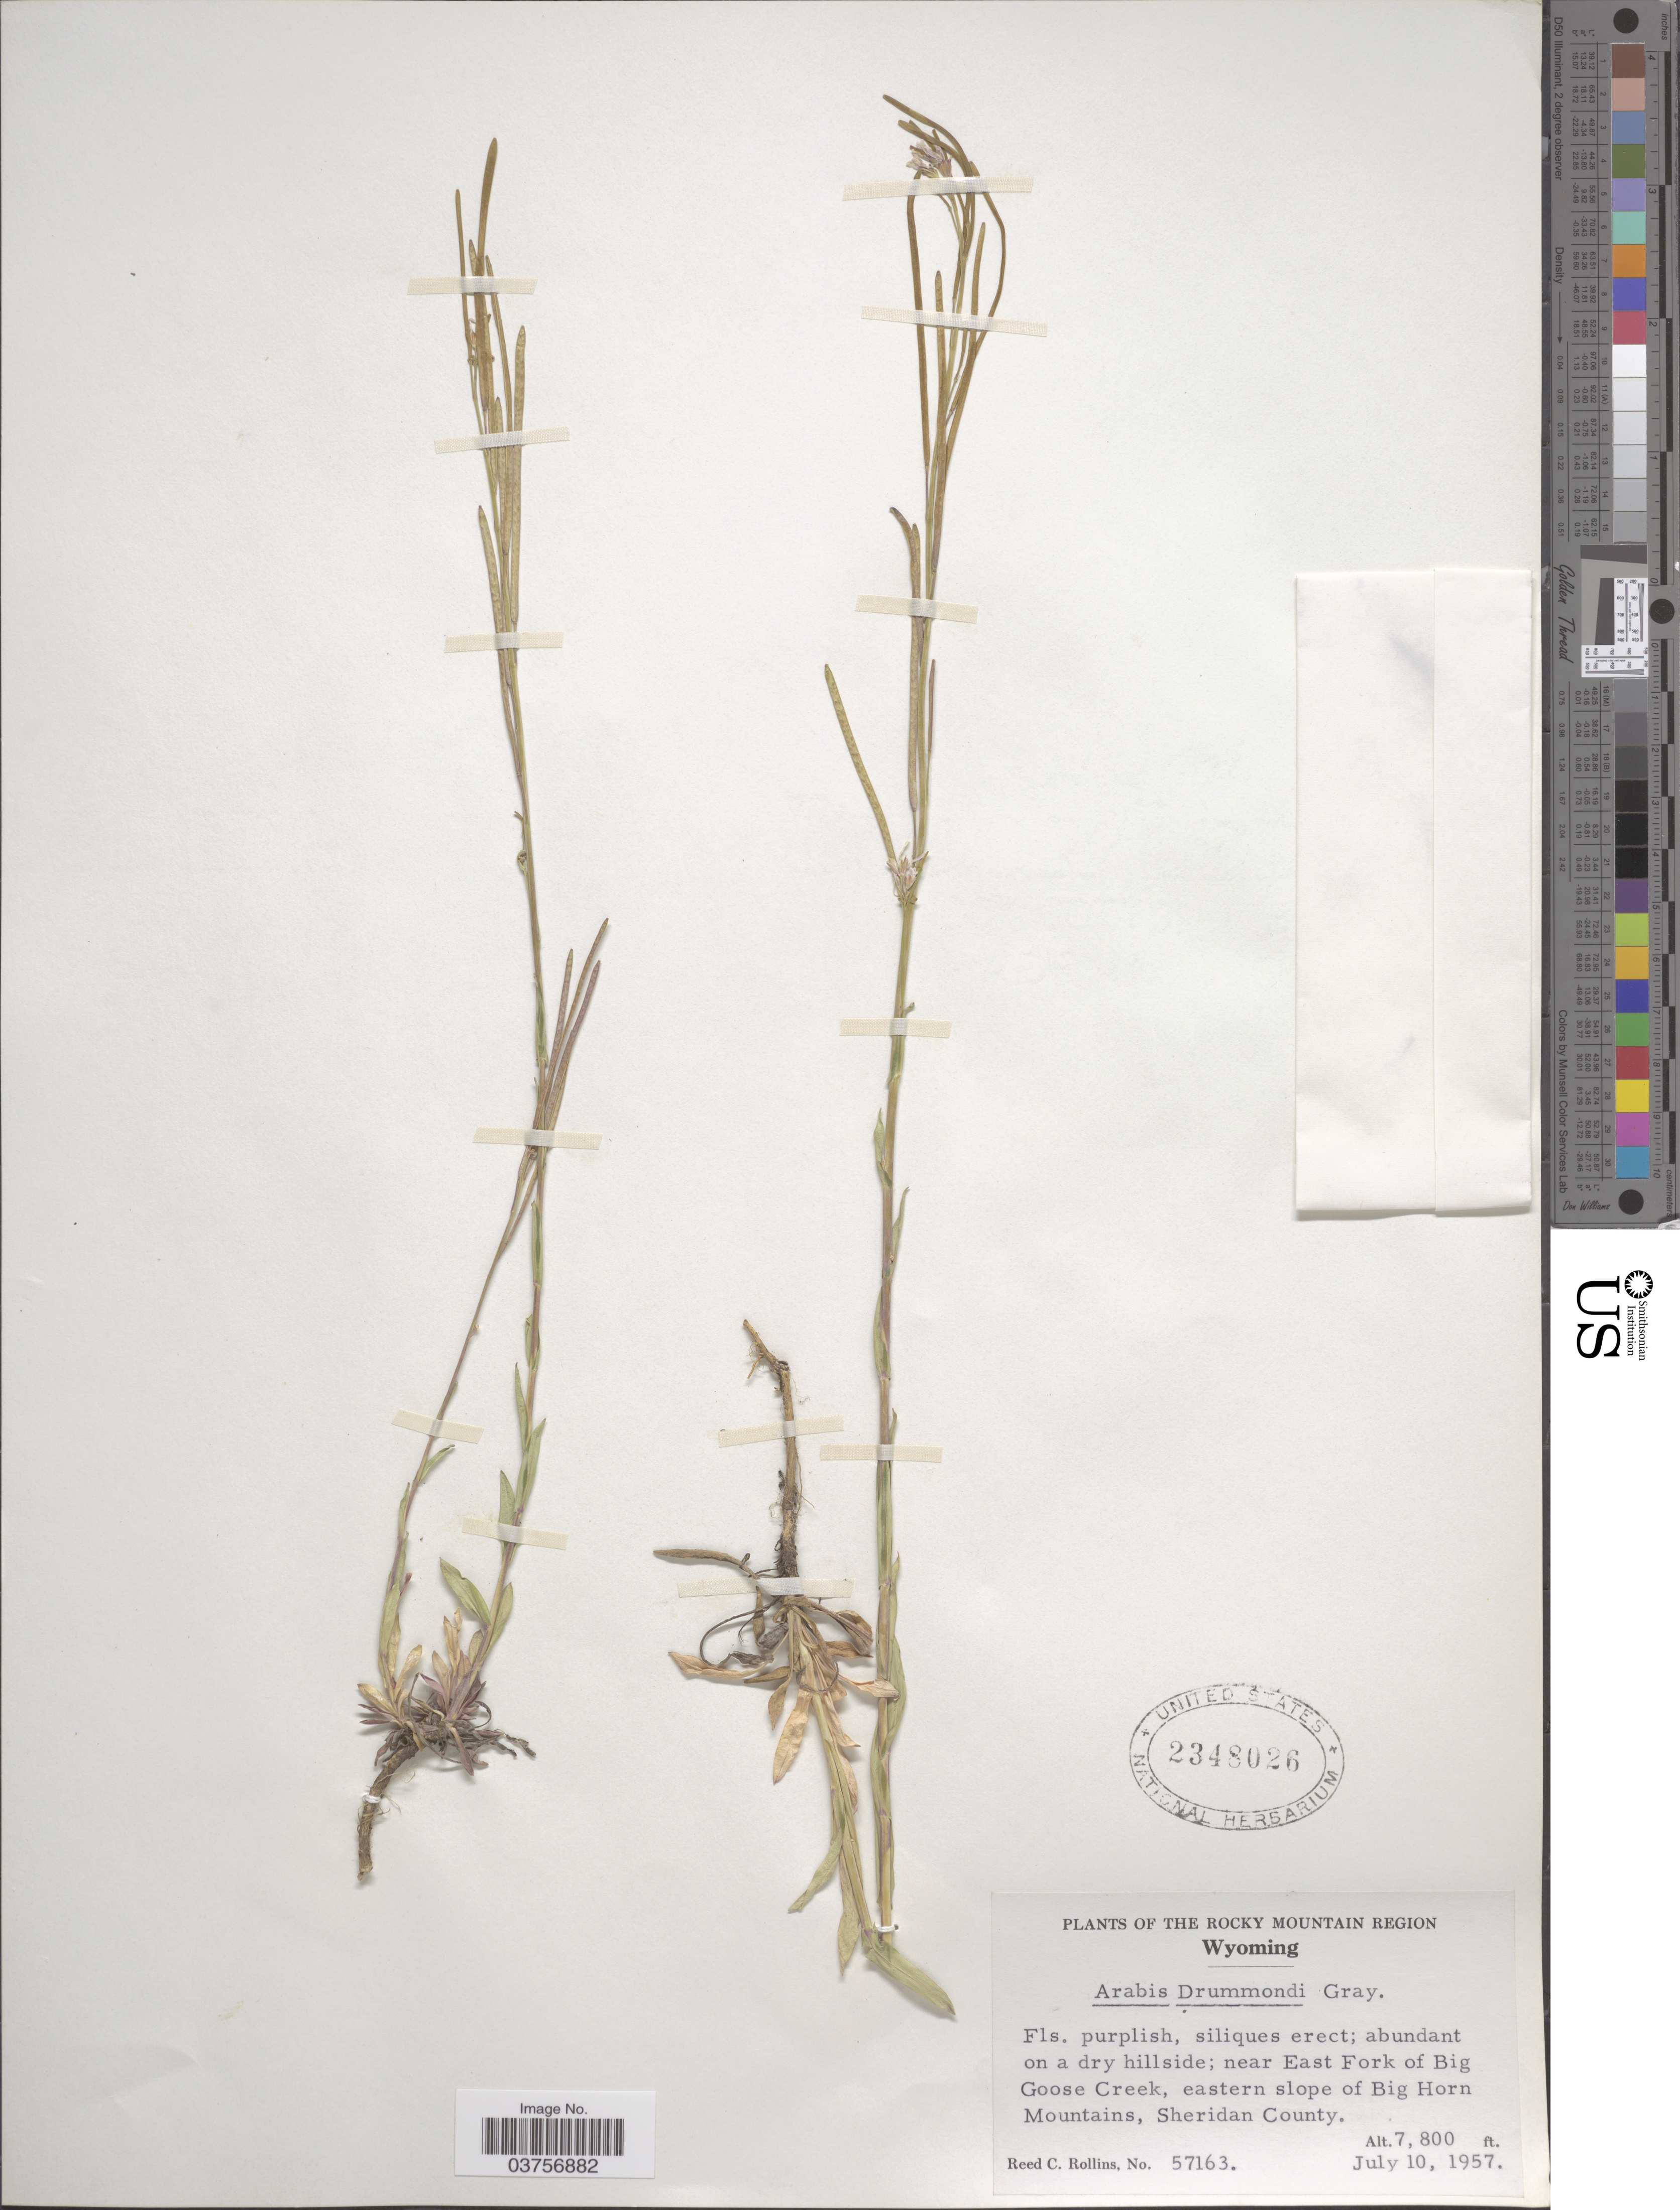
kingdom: Plantae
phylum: Tracheophyta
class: Magnoliopsida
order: Brassicales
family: Brassicaceae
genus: Arabis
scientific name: Arabis drummondii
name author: A. Gray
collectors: R. C. Rollins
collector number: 57163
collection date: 1957-07-10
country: United States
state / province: Wyoming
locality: The Rocky Mountain Region. Abundant on a dry hillside; near East Fork of Big Goose Creek, eastern slope of Big Horn Mountains, Sheridan County.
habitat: abundant on a dry hillside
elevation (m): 2377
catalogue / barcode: US 2348026